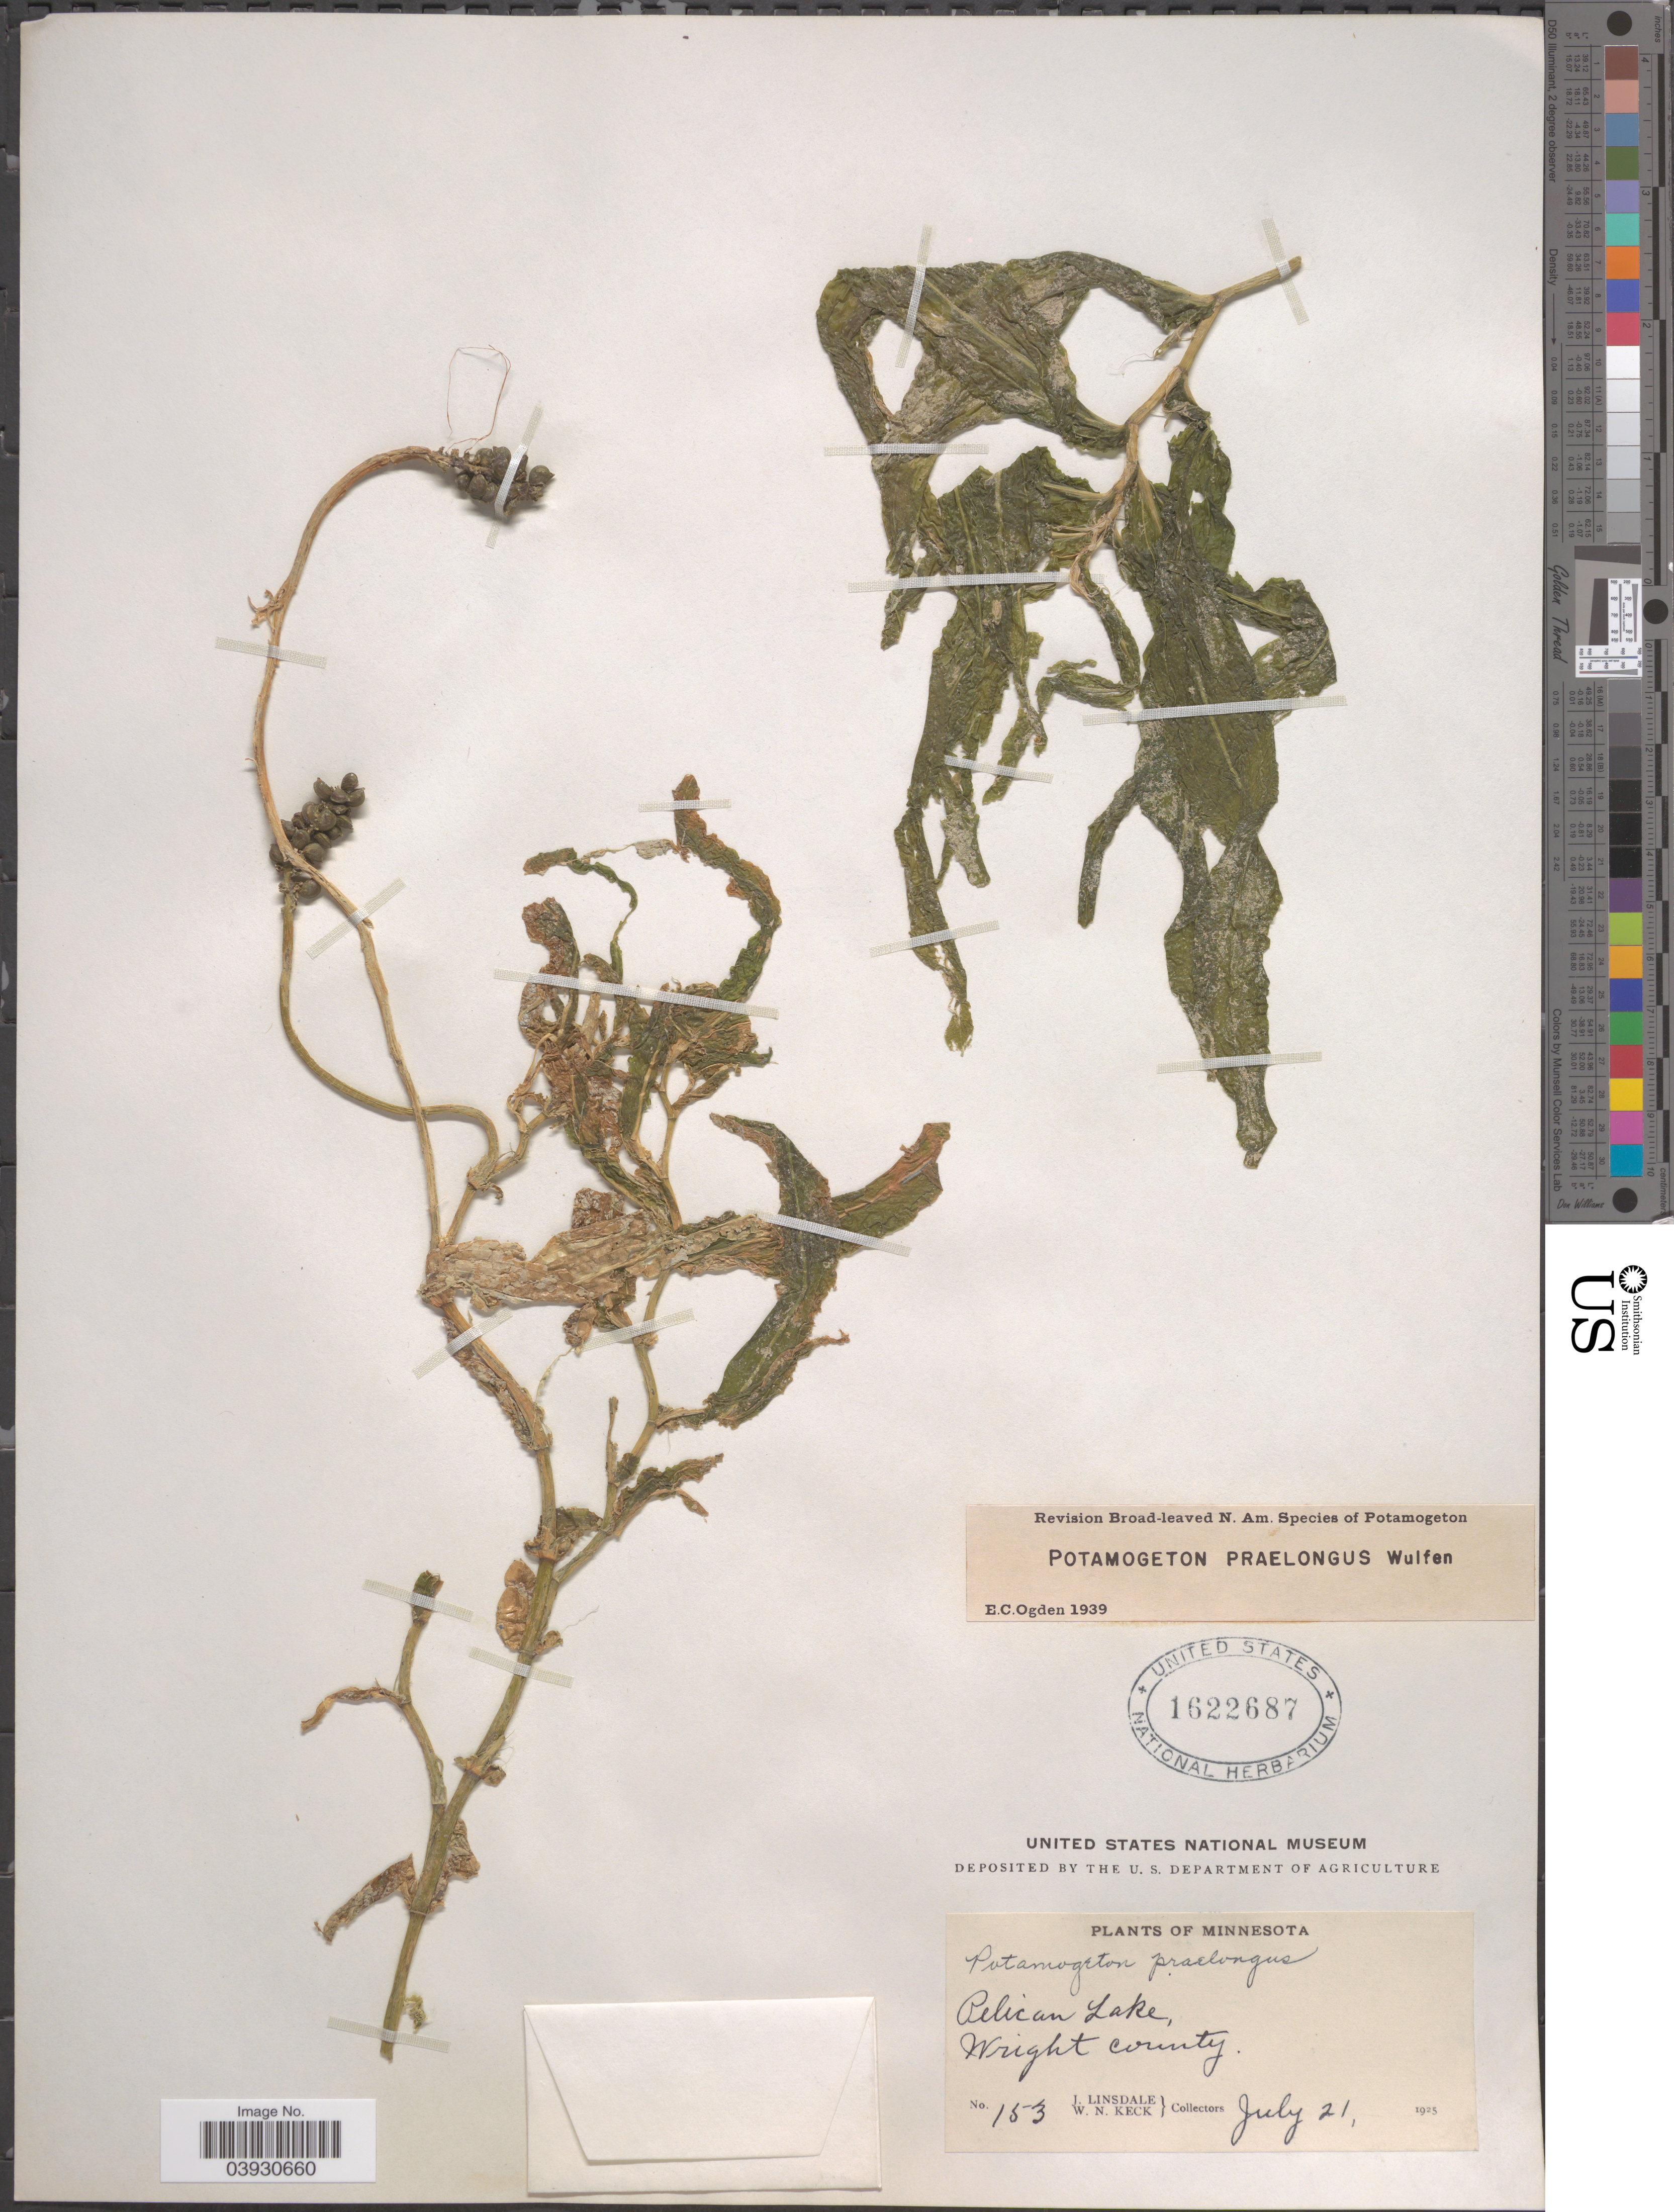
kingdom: Plantae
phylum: Tracheophyta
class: Liliopsida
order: Alismatales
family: Potamogetonaceae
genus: Potamogeton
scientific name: Potamogeton praelongus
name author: Wulfen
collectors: J. Linsdale & W. Keck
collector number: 153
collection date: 1925-07-21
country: United States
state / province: Minnesota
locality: Pelican Lake, Wright County.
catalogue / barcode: US 1622687